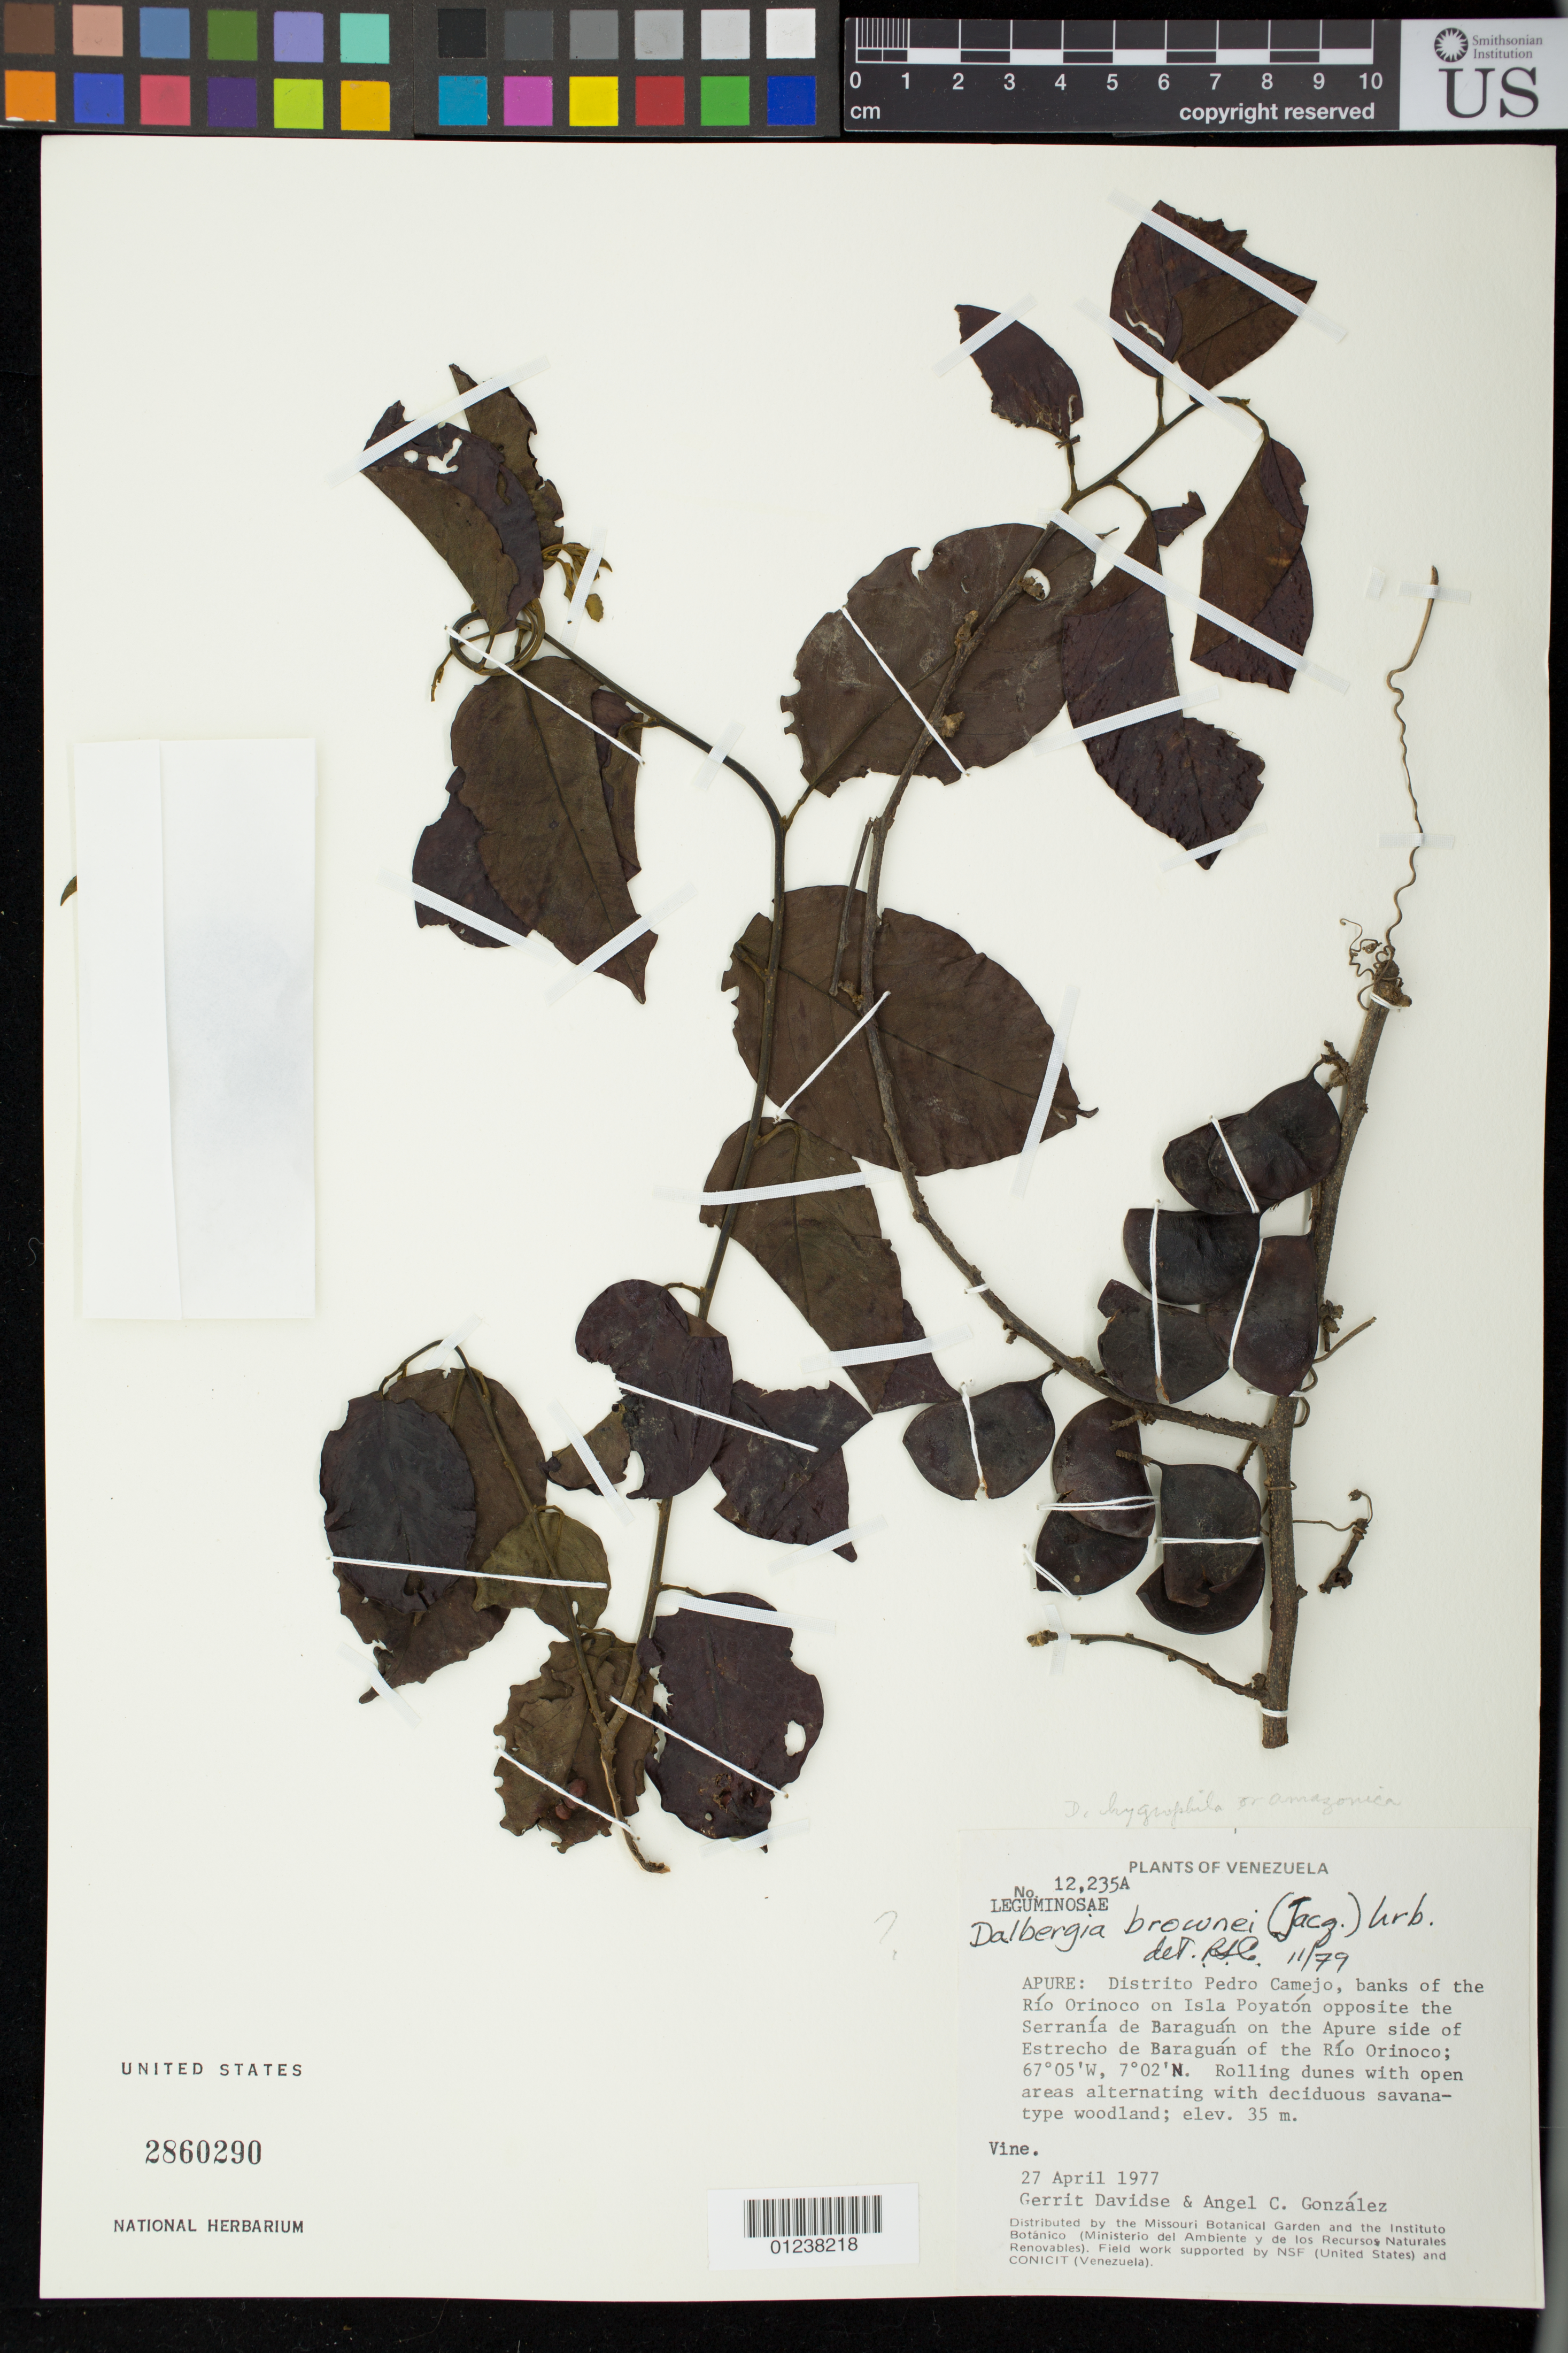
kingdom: Plantae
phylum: Tracheophyta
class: Magnoliopsida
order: Fabales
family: Fabaceae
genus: Dalbergia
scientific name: Dalbergia hygrophila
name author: (Mart. ex Benth.) Hoehne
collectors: G. Davidse & A. C. González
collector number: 12235a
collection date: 1977-04-27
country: Venezuela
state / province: Apure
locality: Distrito Pedro Camejo, banks of the Rio Orinoco on Isla Poyaton opposite the Serrania de Baraguan on the Apure side of Estrecho de Baraguan of the Rio Orinoco.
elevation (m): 35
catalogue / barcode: US 2860290